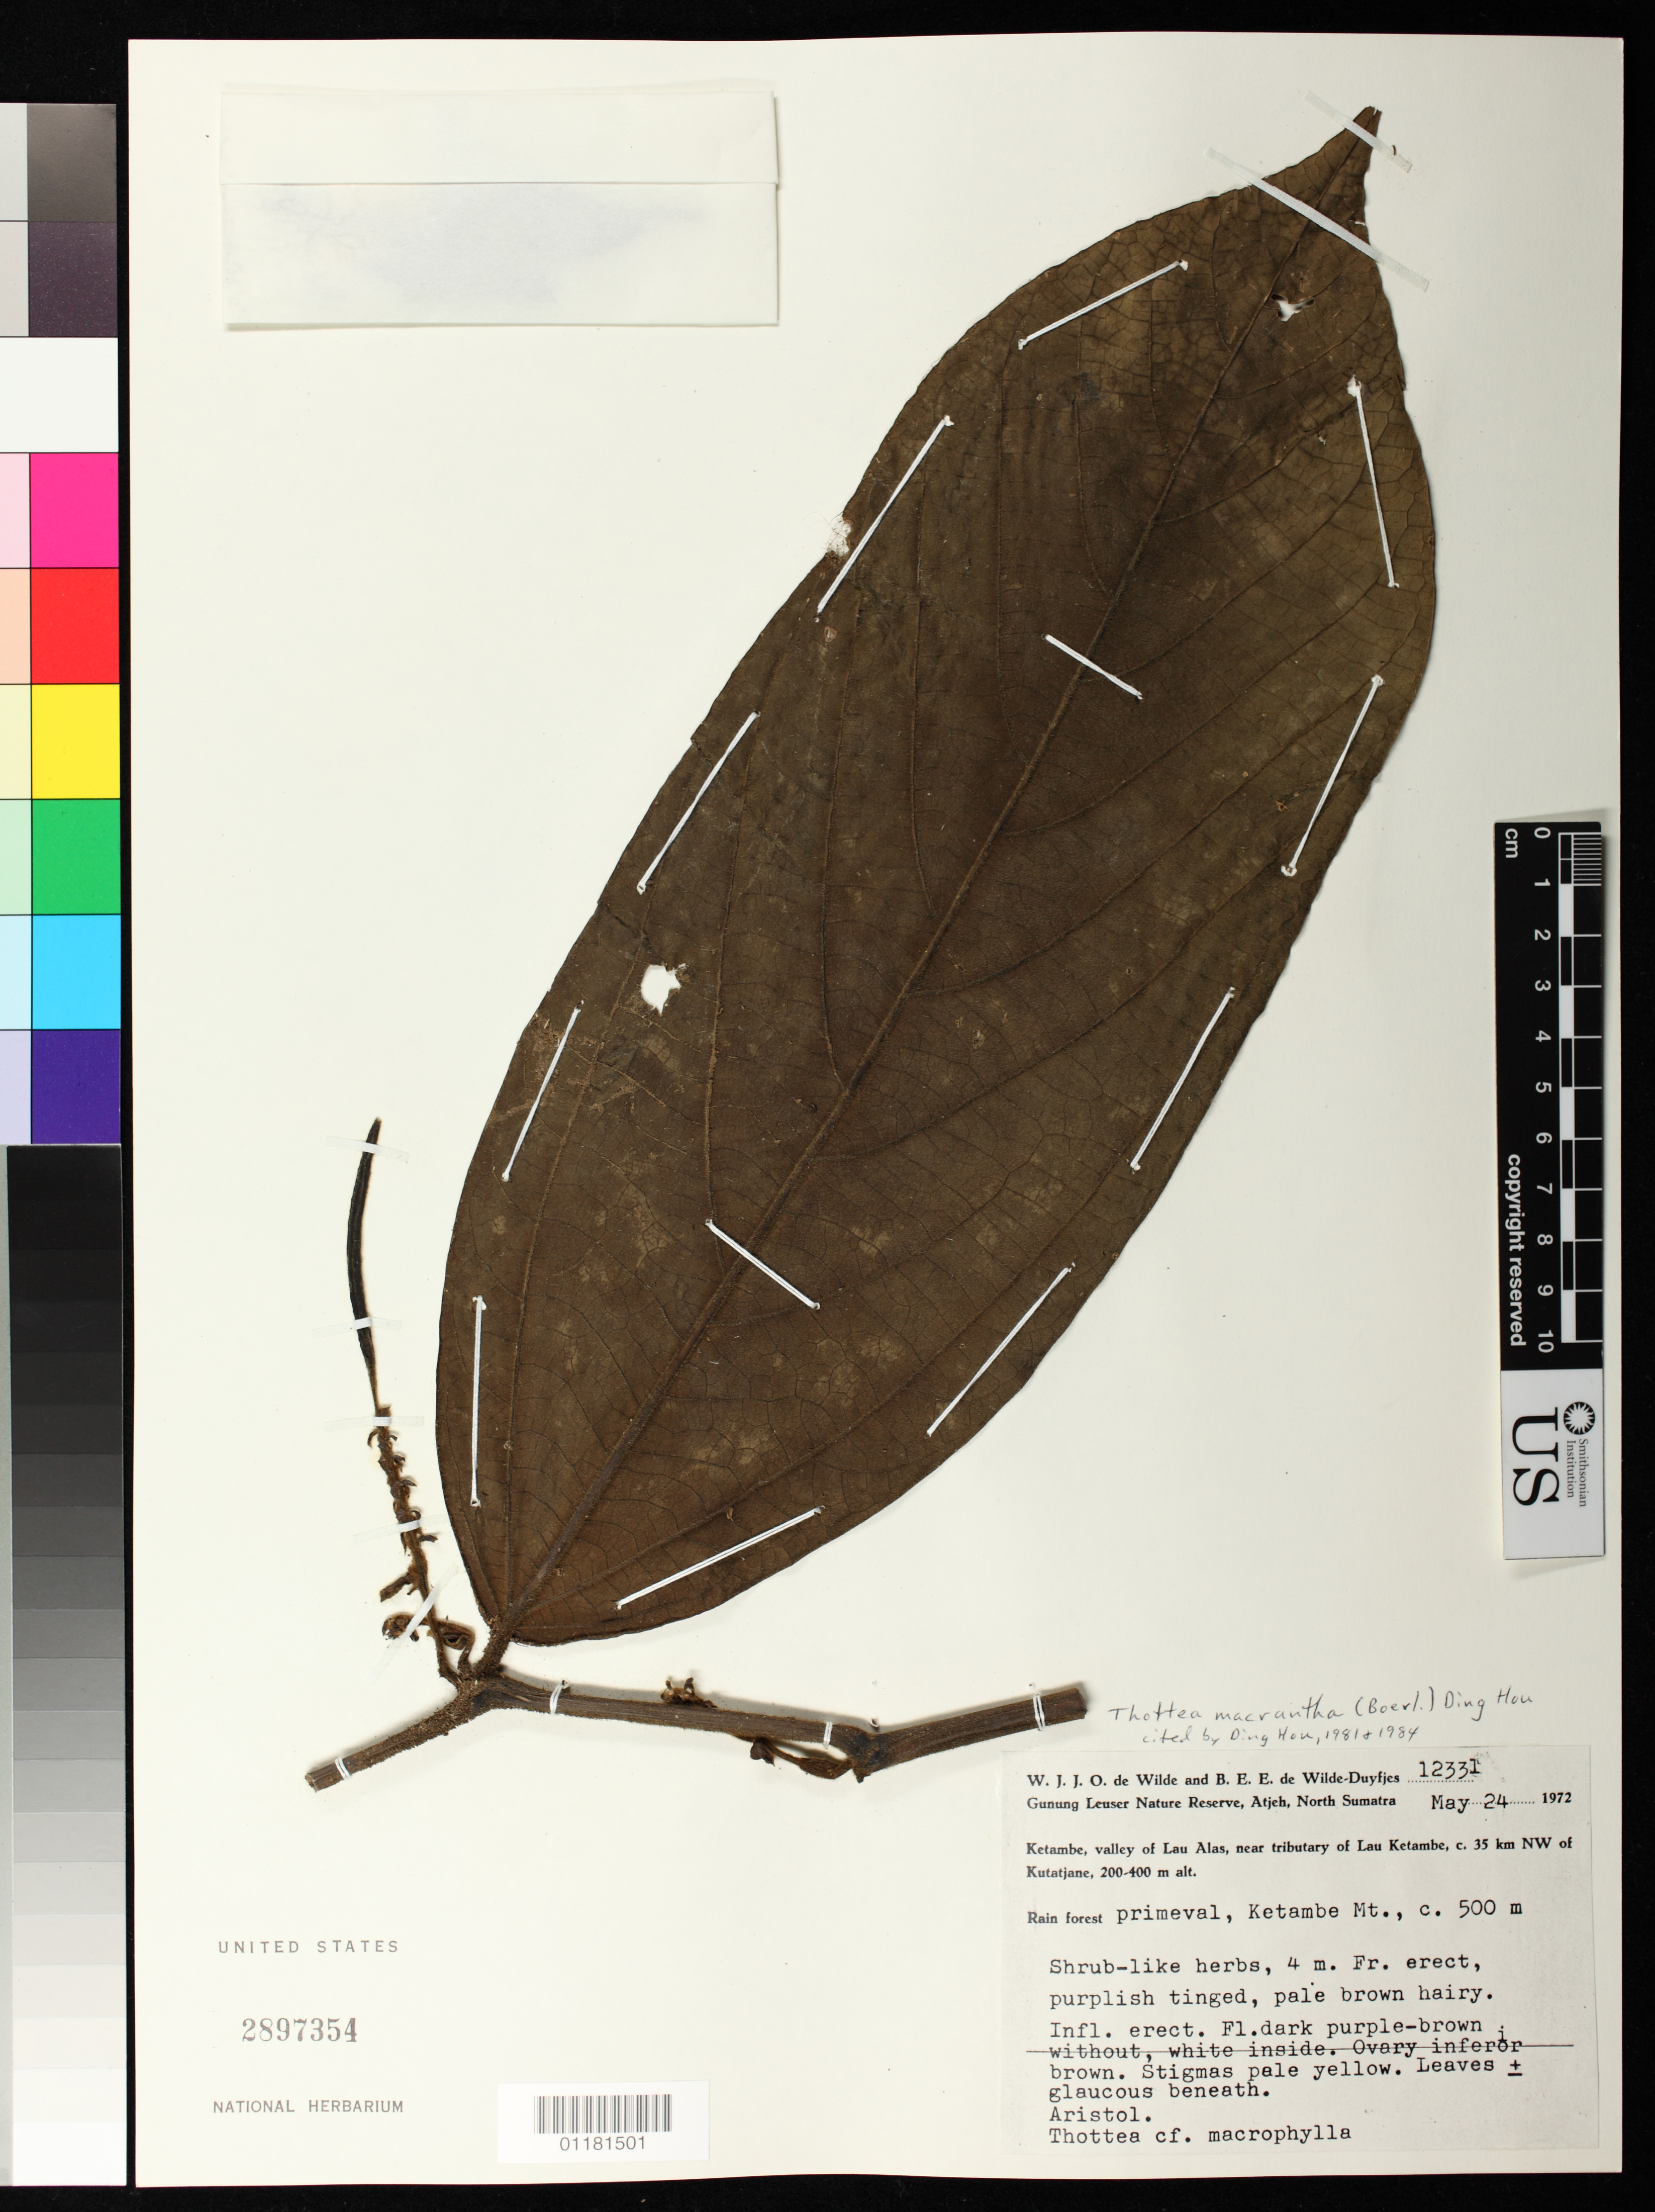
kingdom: Plantae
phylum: Tracheophyta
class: Magnoliopsida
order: Piperales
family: Aristolochiaceae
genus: Thottea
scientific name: Thottea macrantha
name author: (Boerl.) Ding Hou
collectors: W. J. de Wilde & B. E. de Wilde-Duyfjes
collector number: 12331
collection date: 1972-05-24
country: Indonesia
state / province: Sumatra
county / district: Aceh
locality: Gunung Leuser Nature Reserve.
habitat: Shrub-like herbs, purplish tinged, pale brown hairy.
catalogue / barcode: US 2897354